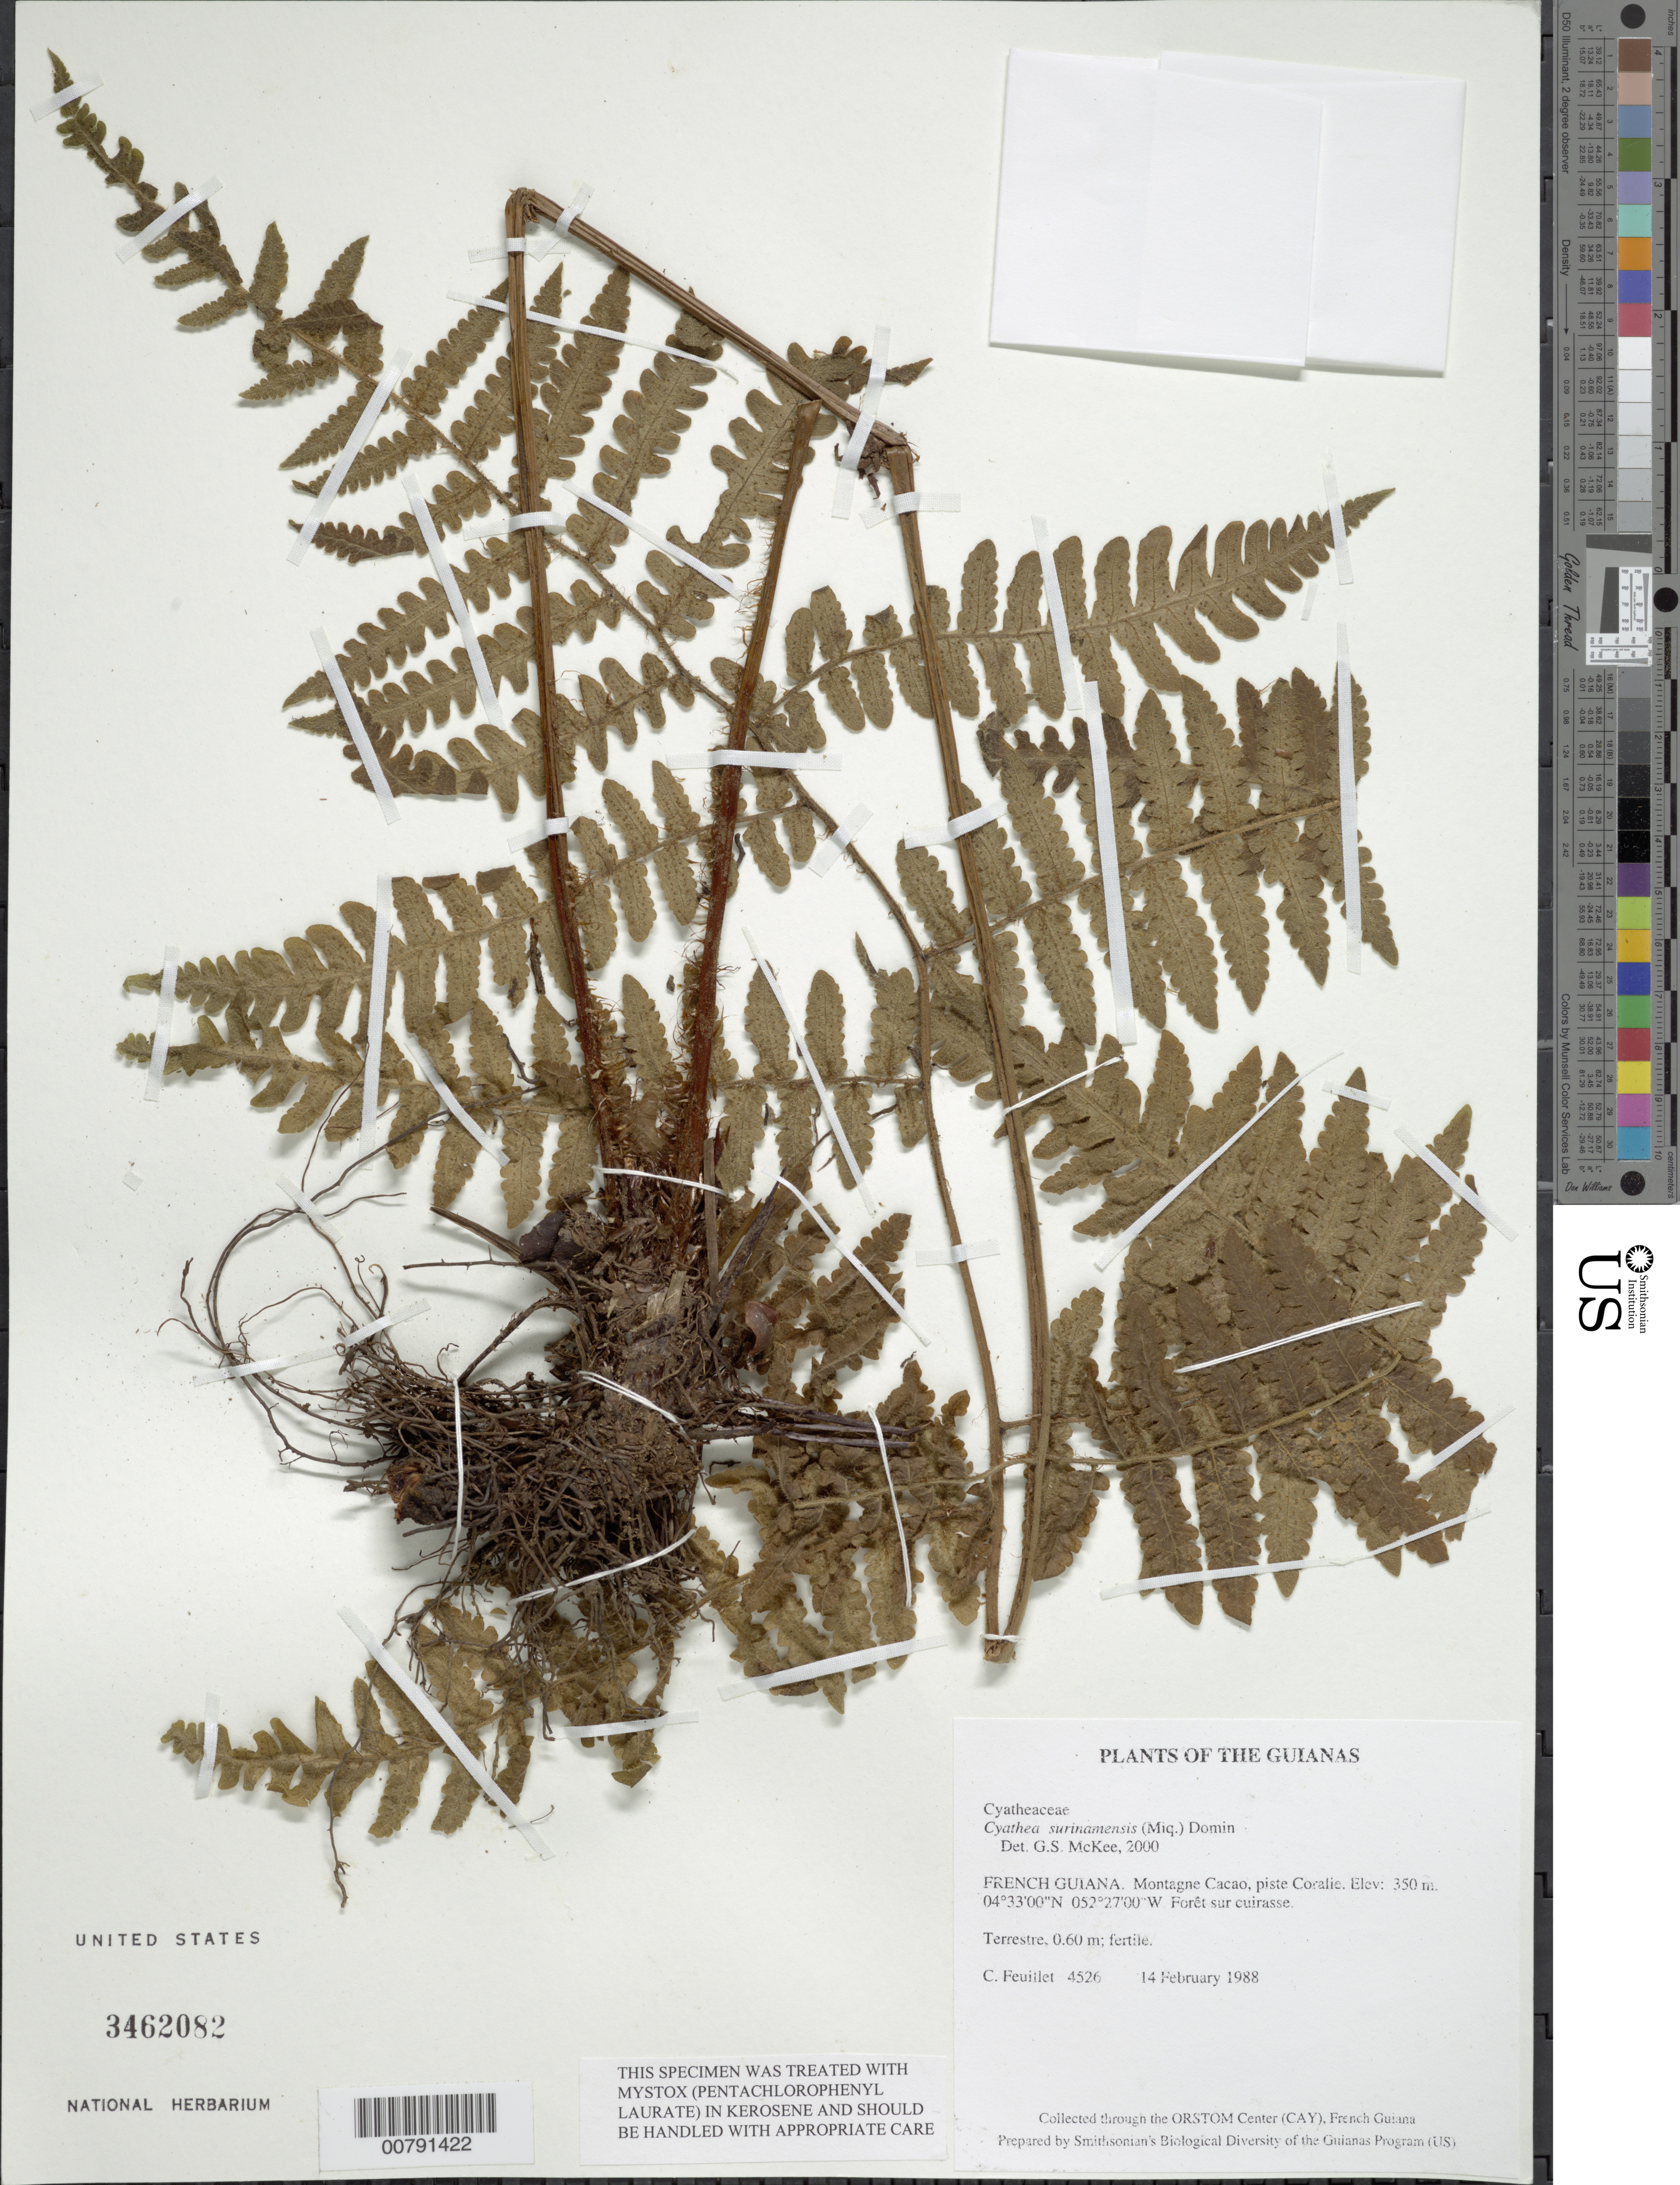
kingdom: Plantae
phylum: Tracheophyta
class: Polypodiopsida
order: Cyatheales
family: Cyatheaceae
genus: Cyathea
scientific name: Cyathea surinamensis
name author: (Miq.) Domin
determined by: McKee, G. S., (US), NMNH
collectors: C. Feuillet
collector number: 4526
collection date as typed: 14 Feb 1988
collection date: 1988-02-14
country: French Guiana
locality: Montagne Cacao, piste Coralie - Bassin de la Comté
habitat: Forêt sur cuirasse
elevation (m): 350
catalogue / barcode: US 3462082